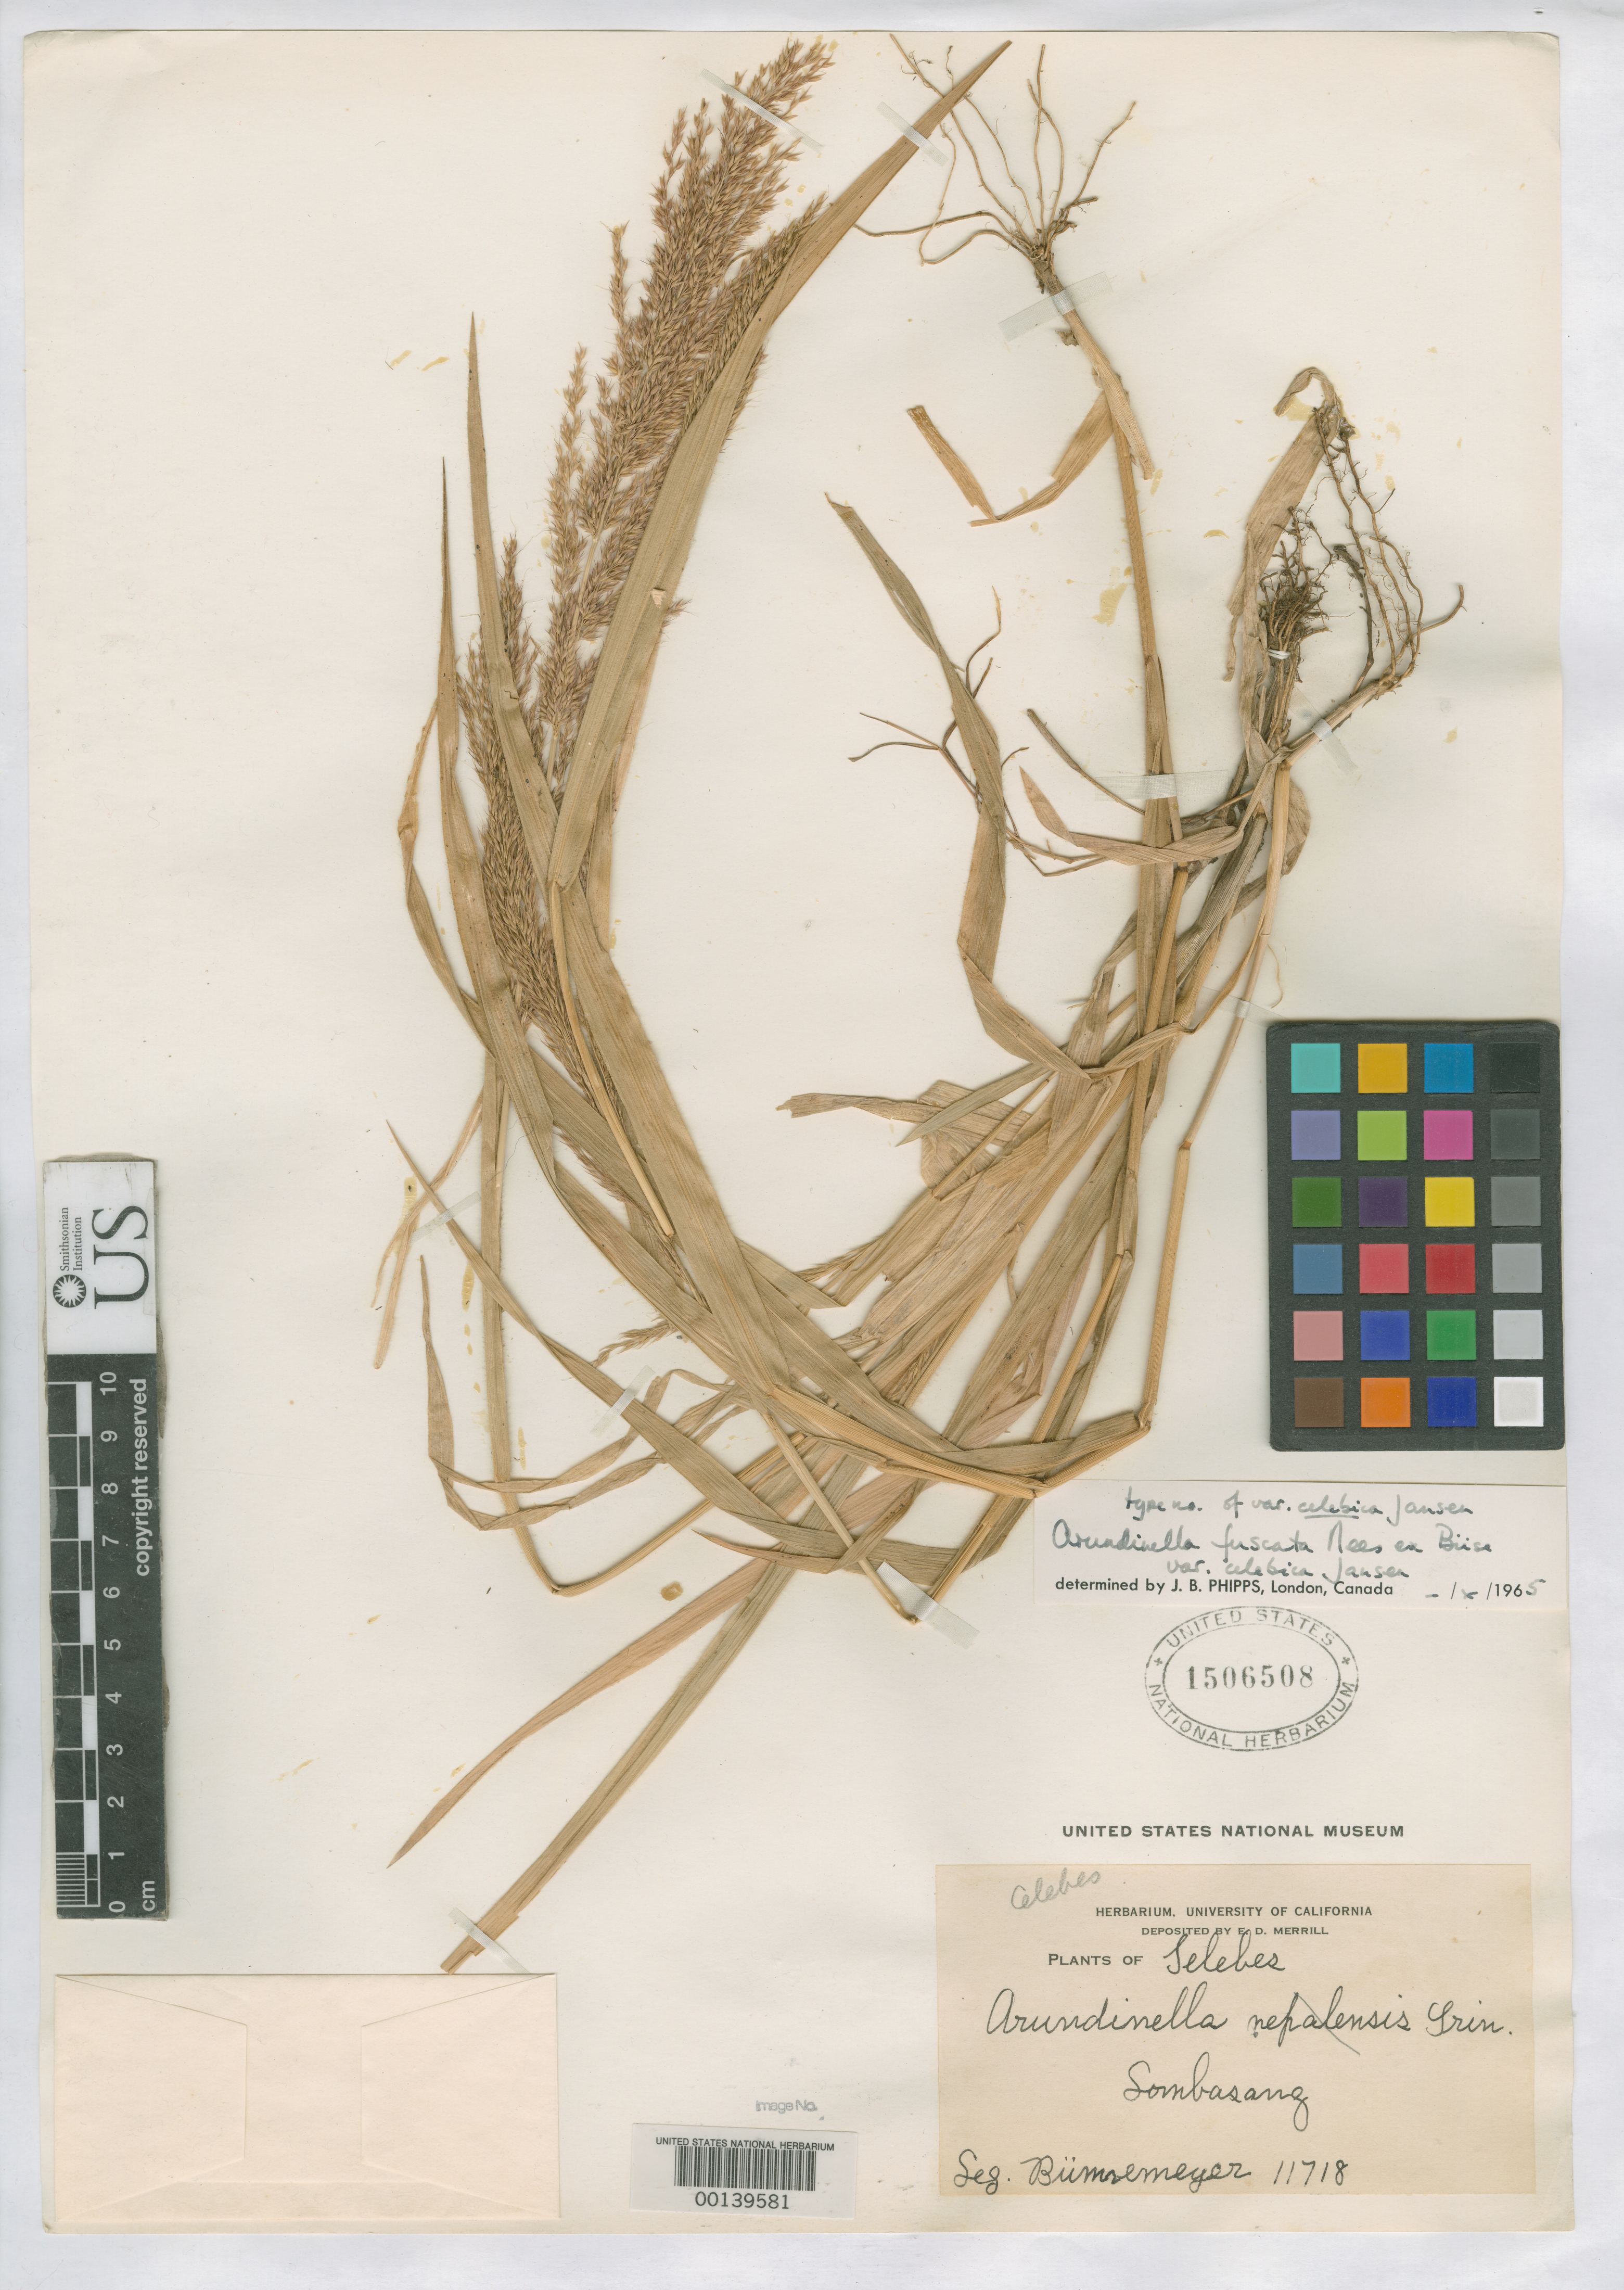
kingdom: Plantae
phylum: Tracheophyta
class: Liliopsida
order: Poales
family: Poaceae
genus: Arundinella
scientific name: Arundinella fuscata var. celebica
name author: Jansen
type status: Isotype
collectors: -. Bunnemeijer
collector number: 11718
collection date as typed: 25 May 1921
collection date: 1921-05-25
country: Malaysia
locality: SW Celebes. [Sulawesi (Celebes) is in Indonesia not Malaysia]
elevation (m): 1000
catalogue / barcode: US 1506508